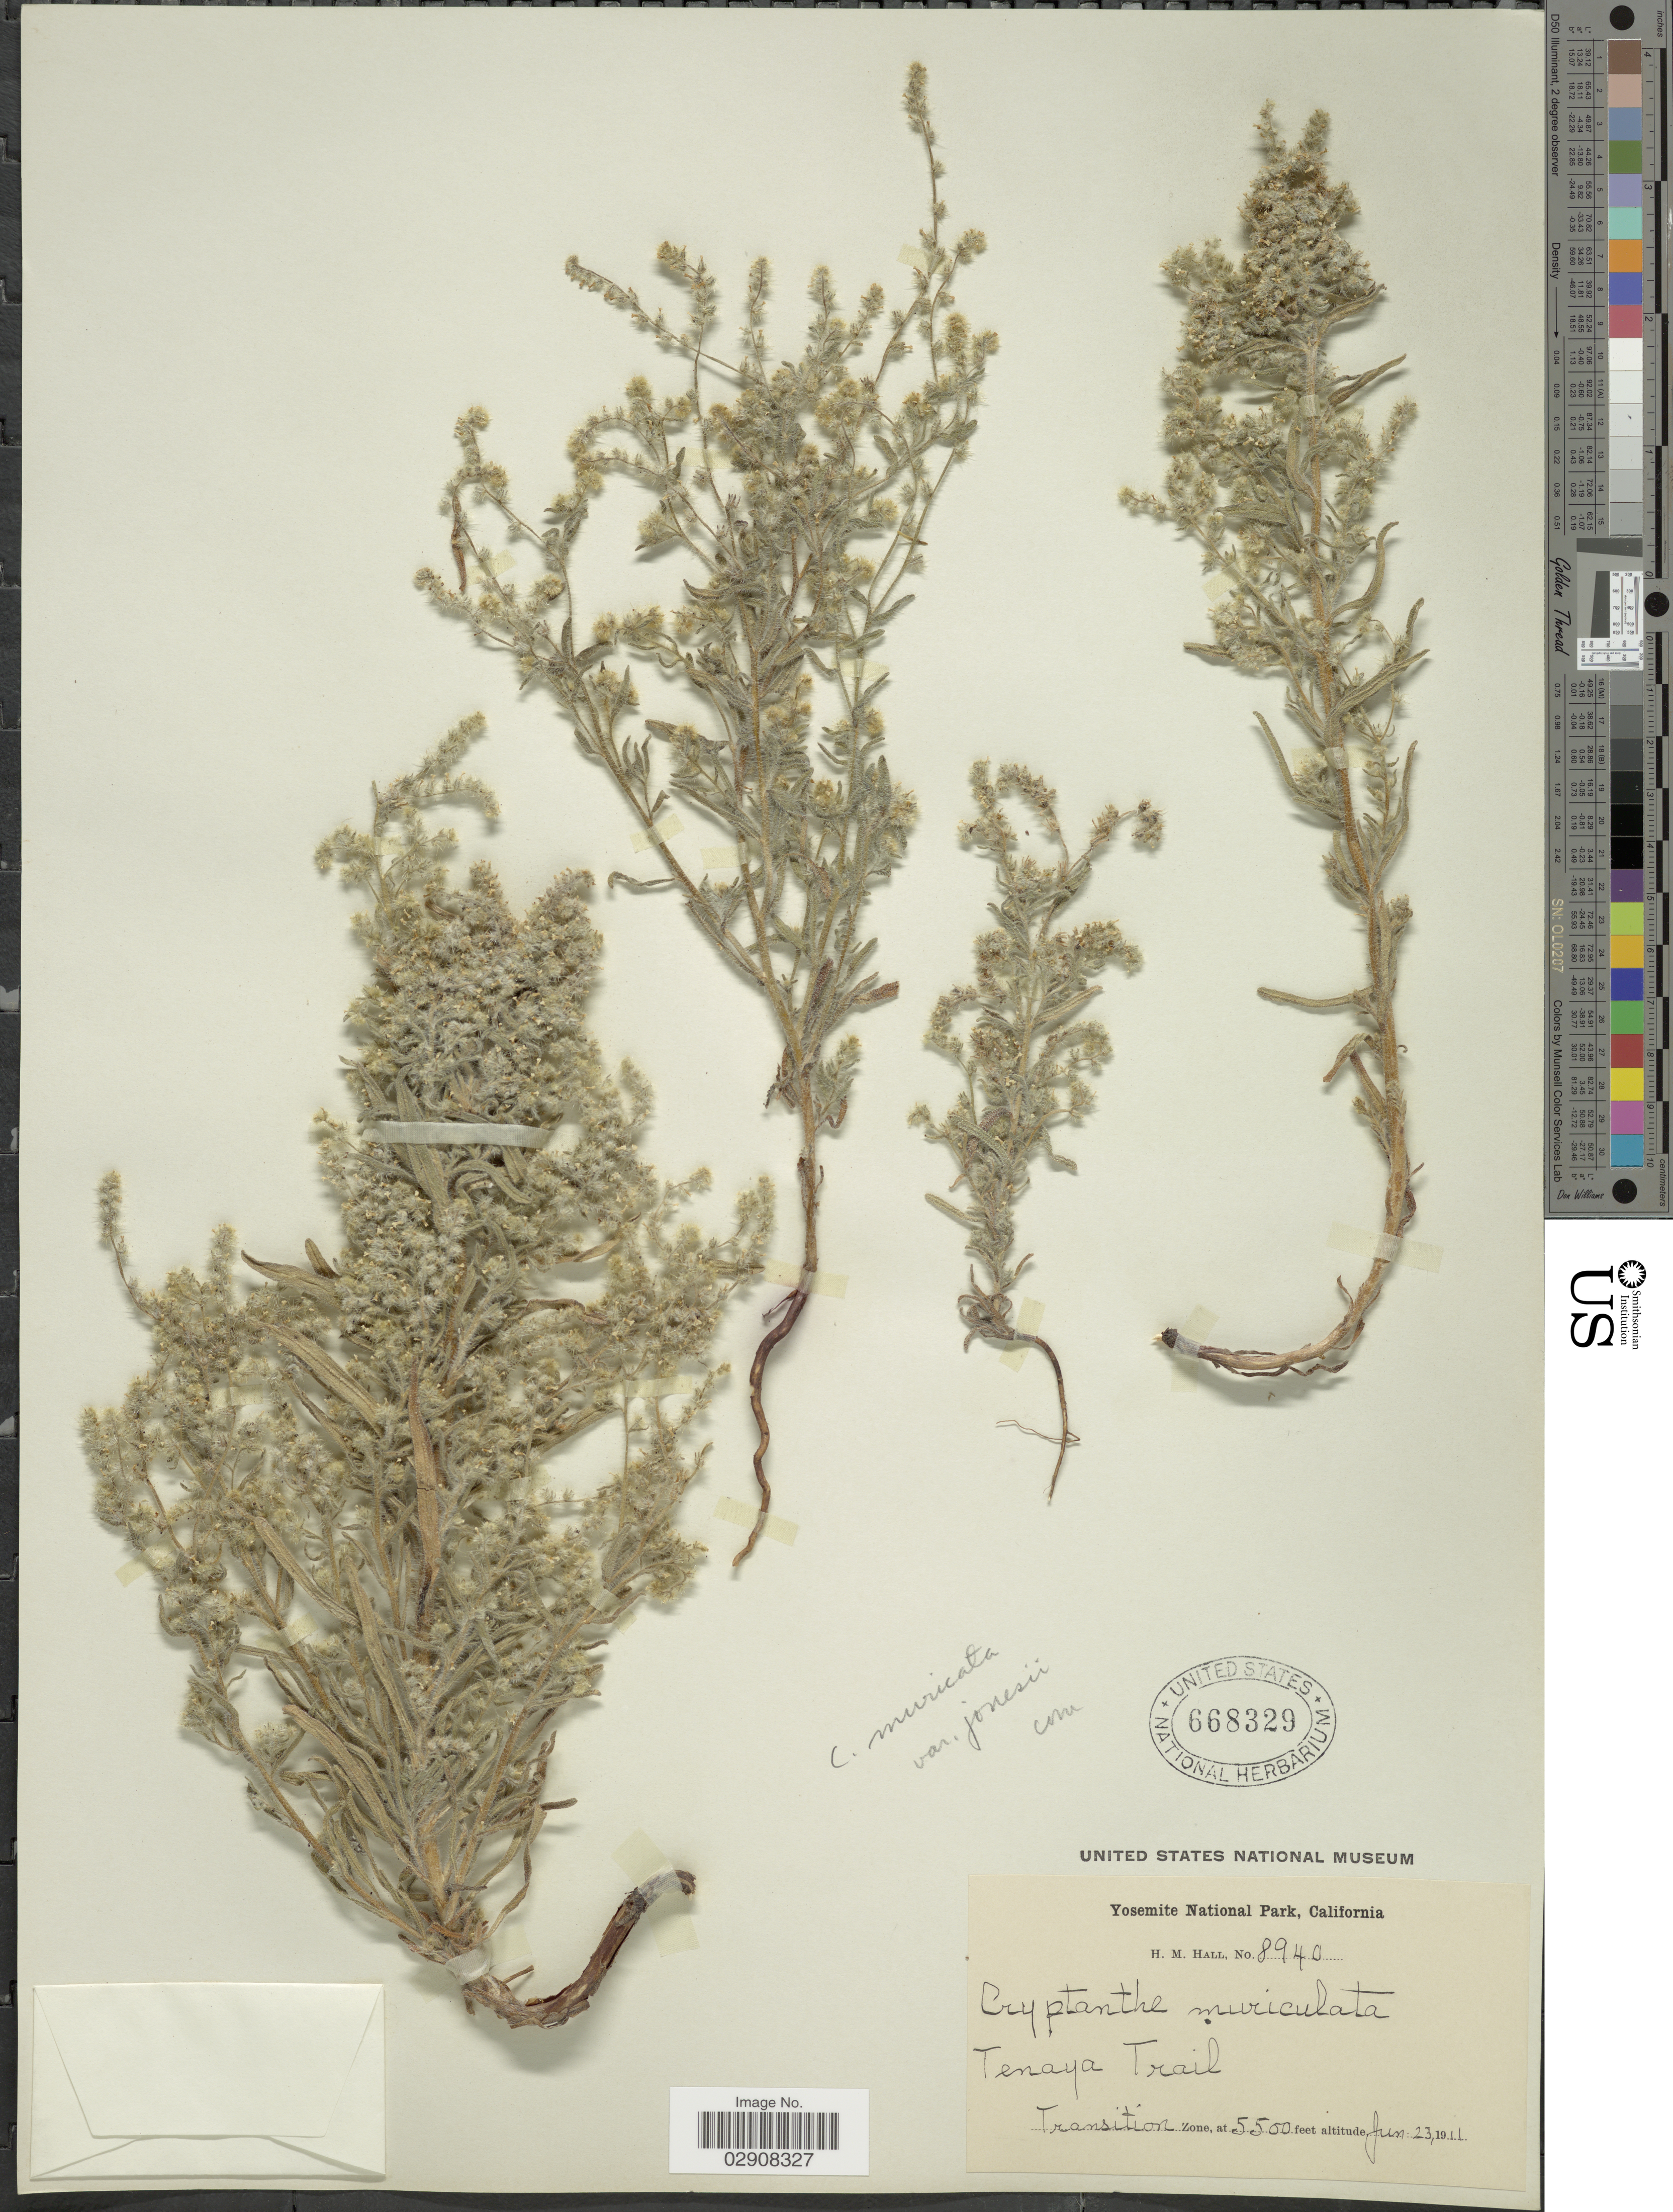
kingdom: Plantae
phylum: Tracheophyta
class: Magnoliopsida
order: Boraginales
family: Boraginaceae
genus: Cryptantha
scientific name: Cryptantha muricata var. jonesii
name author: (A. Gray) I.M. Johnst.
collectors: H. M. Hall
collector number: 8940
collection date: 1911-06-23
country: United States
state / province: California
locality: Tenaya Trail, Transition Zone.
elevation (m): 1676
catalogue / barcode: US 668329